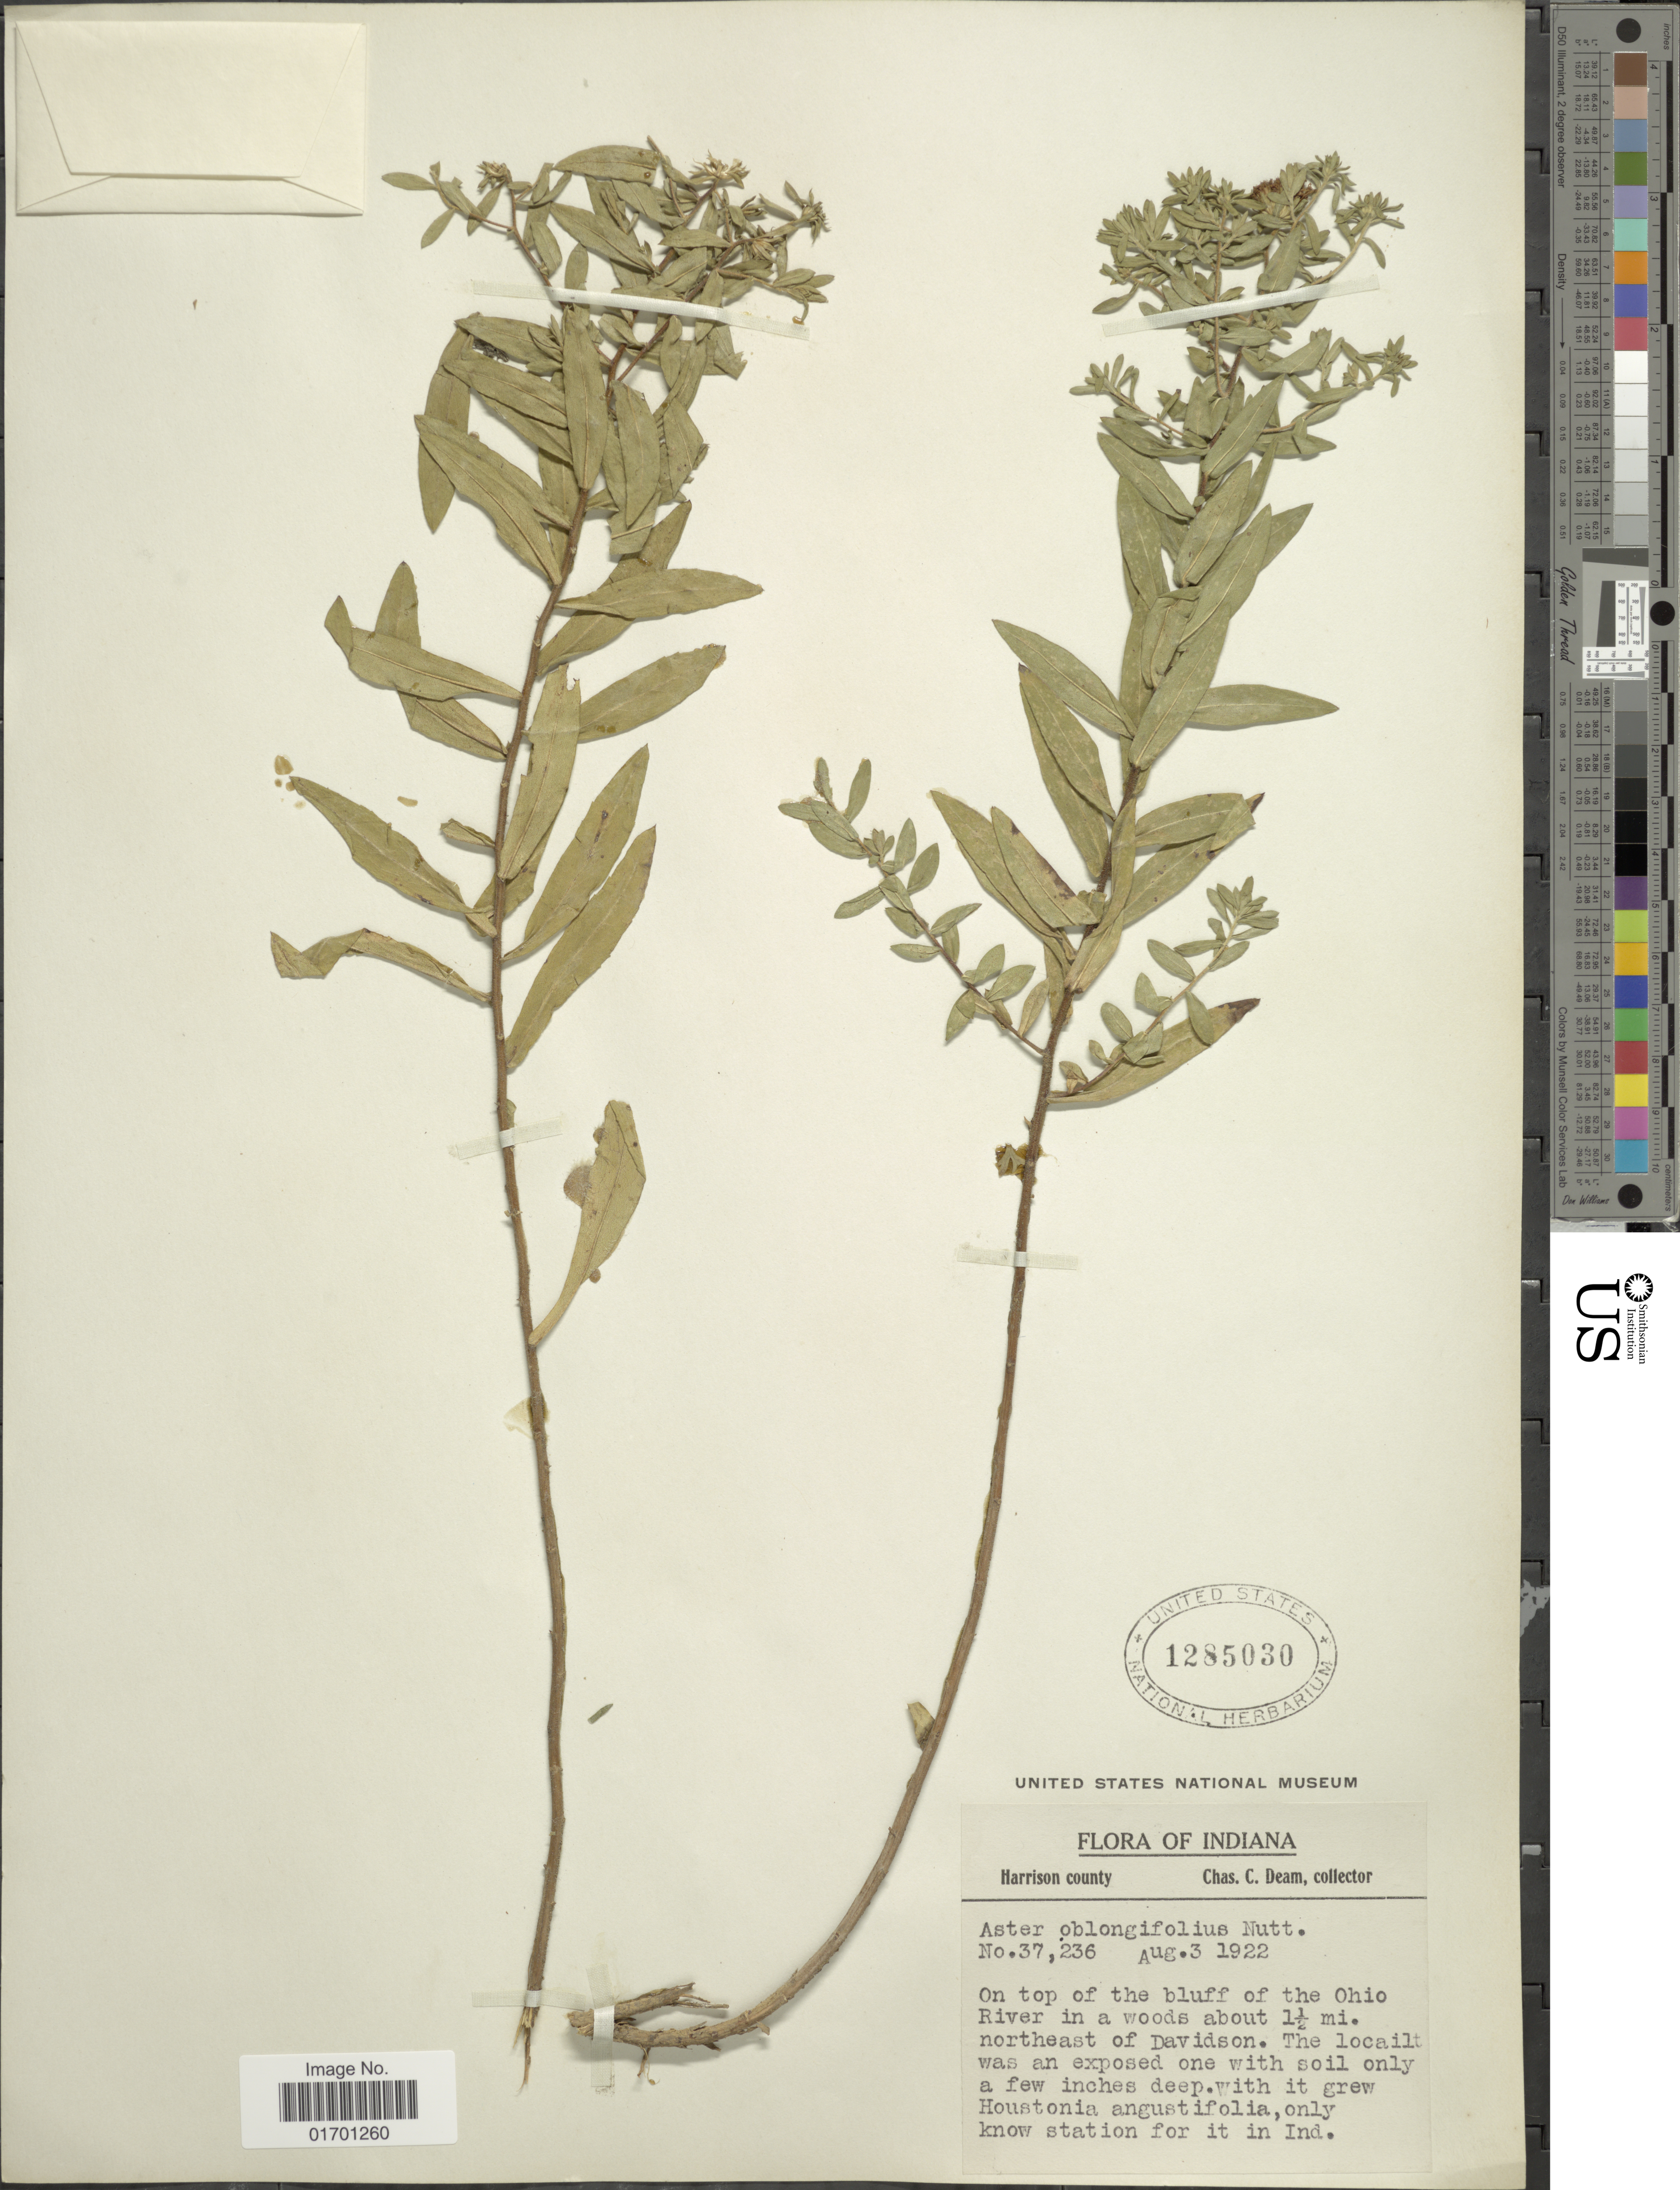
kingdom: Plantae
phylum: Tracheophyta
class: Magnoliopsida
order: Asterales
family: Asteraceae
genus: Symphyotrichum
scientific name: Symphyotrichum oblongifolium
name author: (Nutt.) G.L. Nesom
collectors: C. C. Deam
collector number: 37236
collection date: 1922-08-03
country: United States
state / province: Indiana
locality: Harrison County, On top of the bluff of the Ohio River in a Woods about 1½ mi, northeast of Davidson.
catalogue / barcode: US 1285030